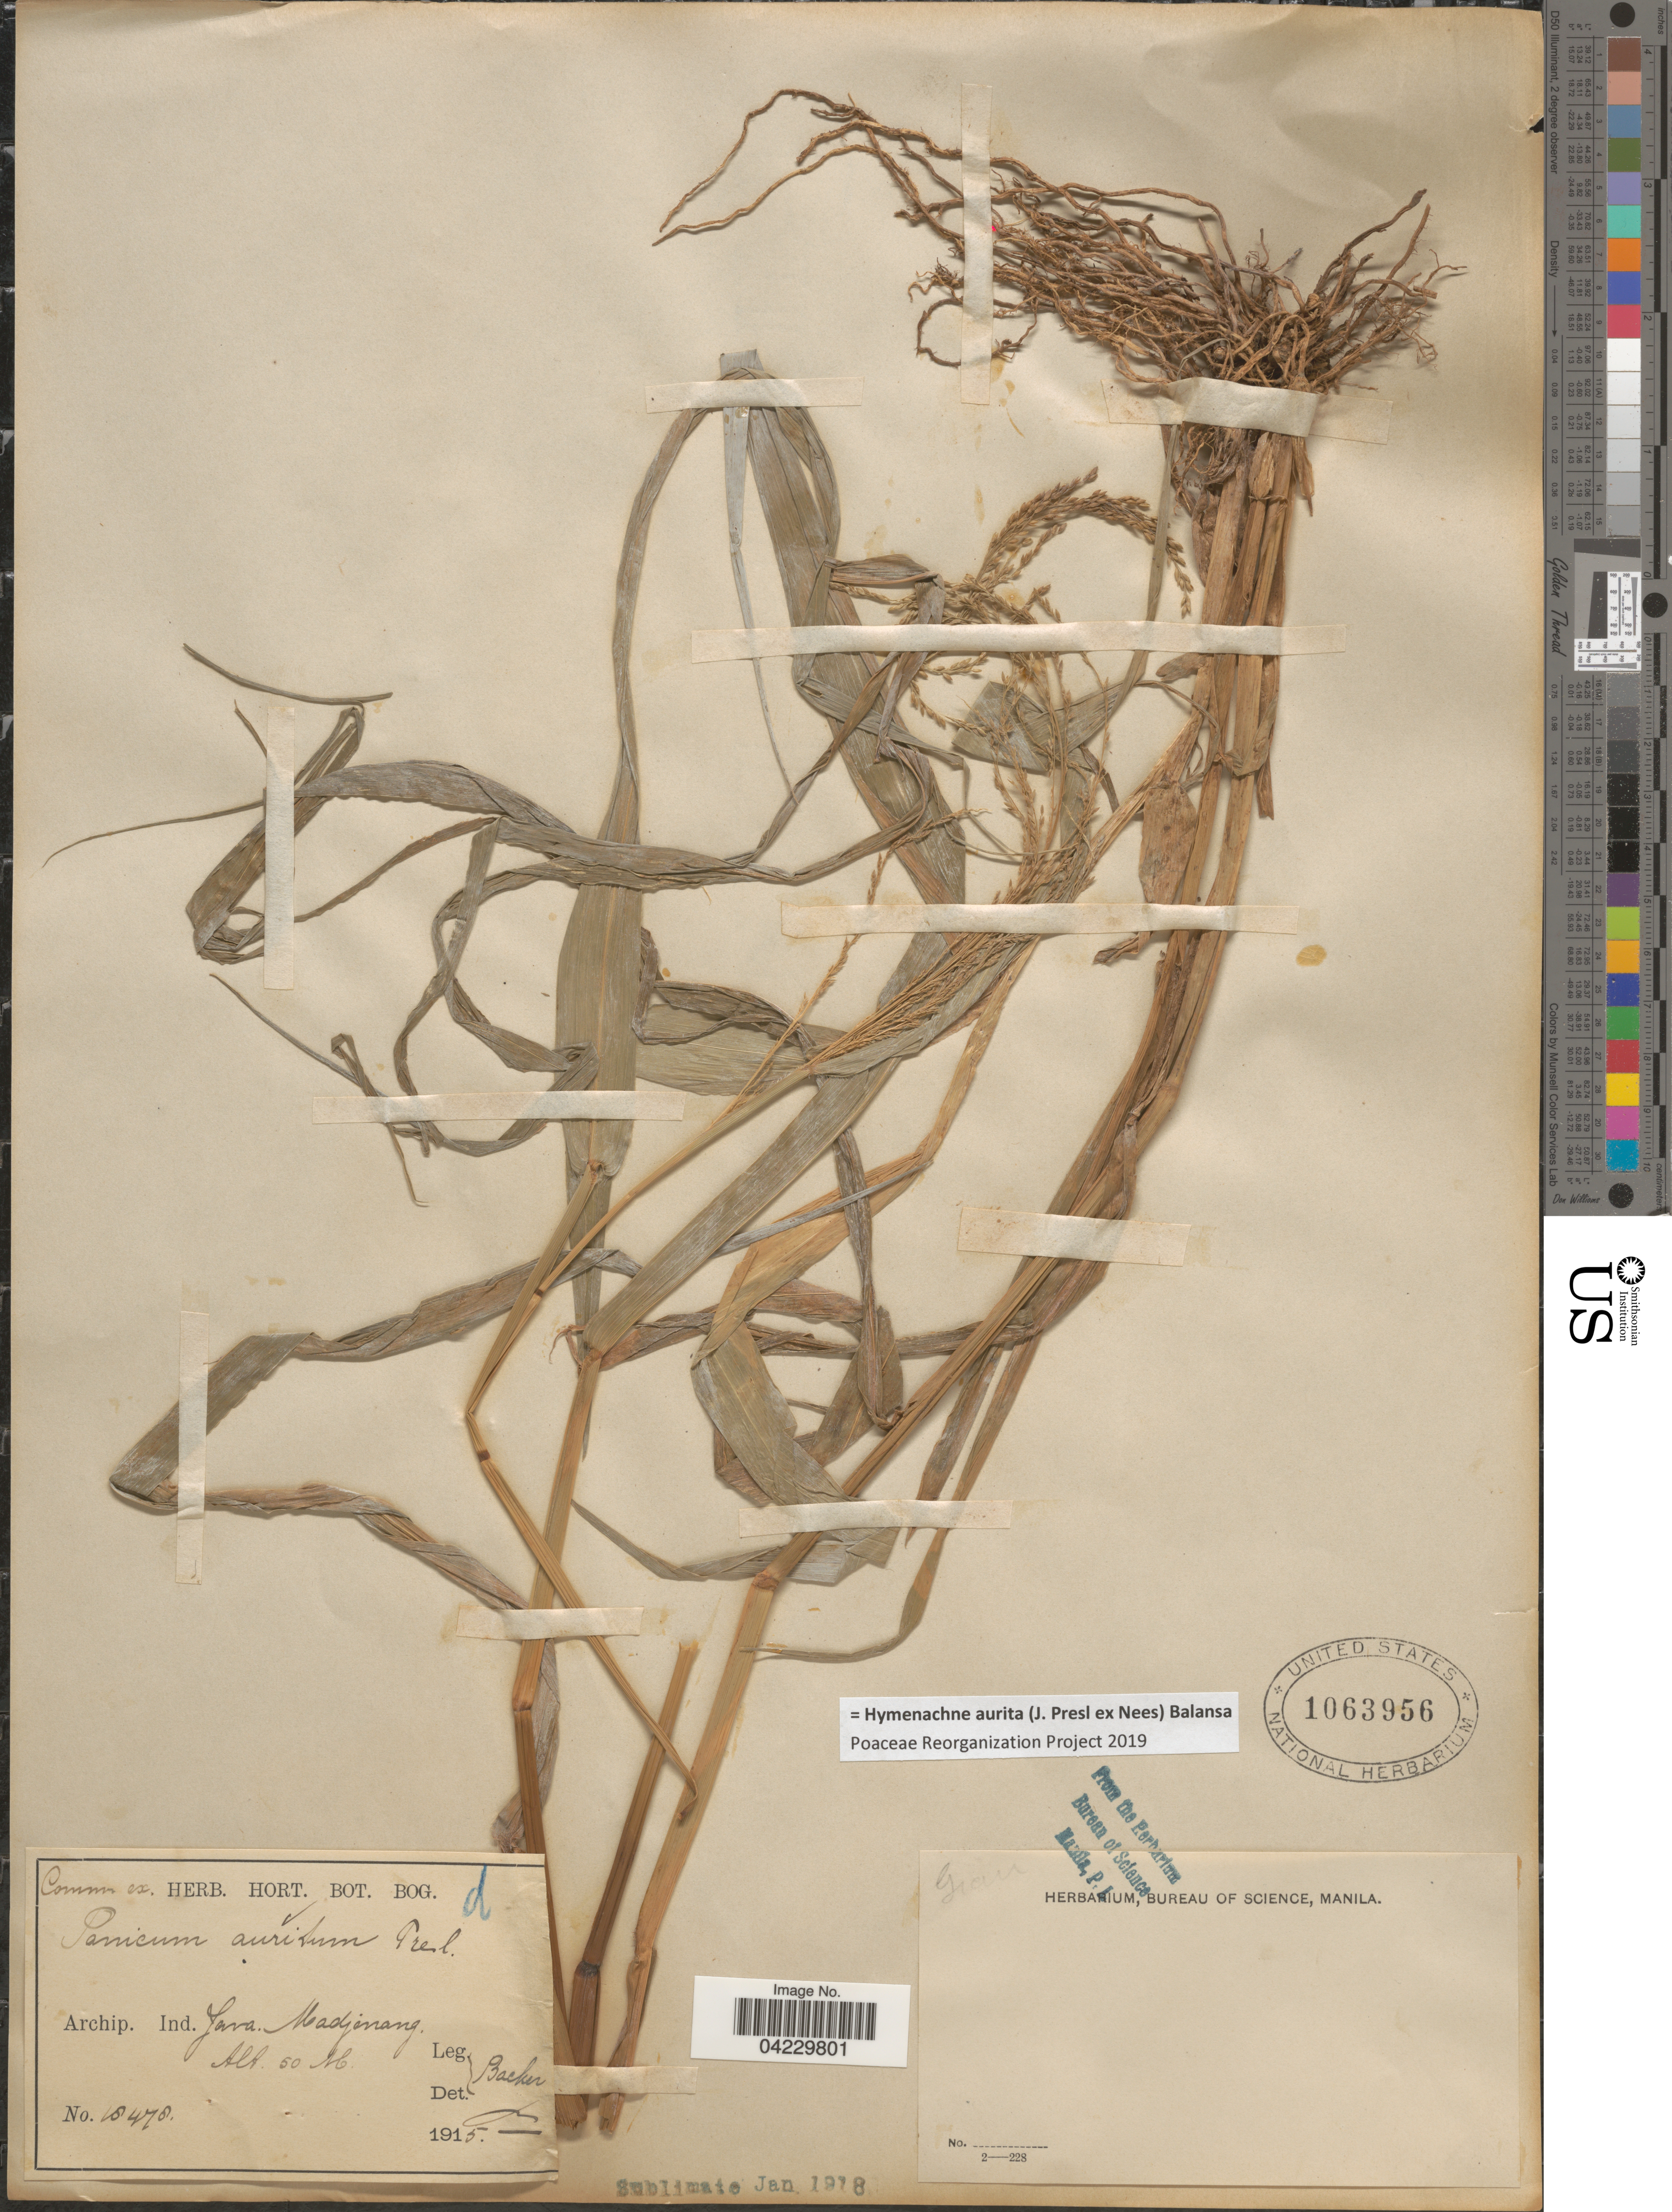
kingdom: Plantae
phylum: Tracheophyta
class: Liliopsida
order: Poales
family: Poaceae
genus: Hymenachne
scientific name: Hymenachne aurita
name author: (J. Presl ex Nees) Balansa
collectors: Backer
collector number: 18478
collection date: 1915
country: Indonesia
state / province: Java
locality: Archip. Ind. Java. Madjenang.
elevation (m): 50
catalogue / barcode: US 1063956